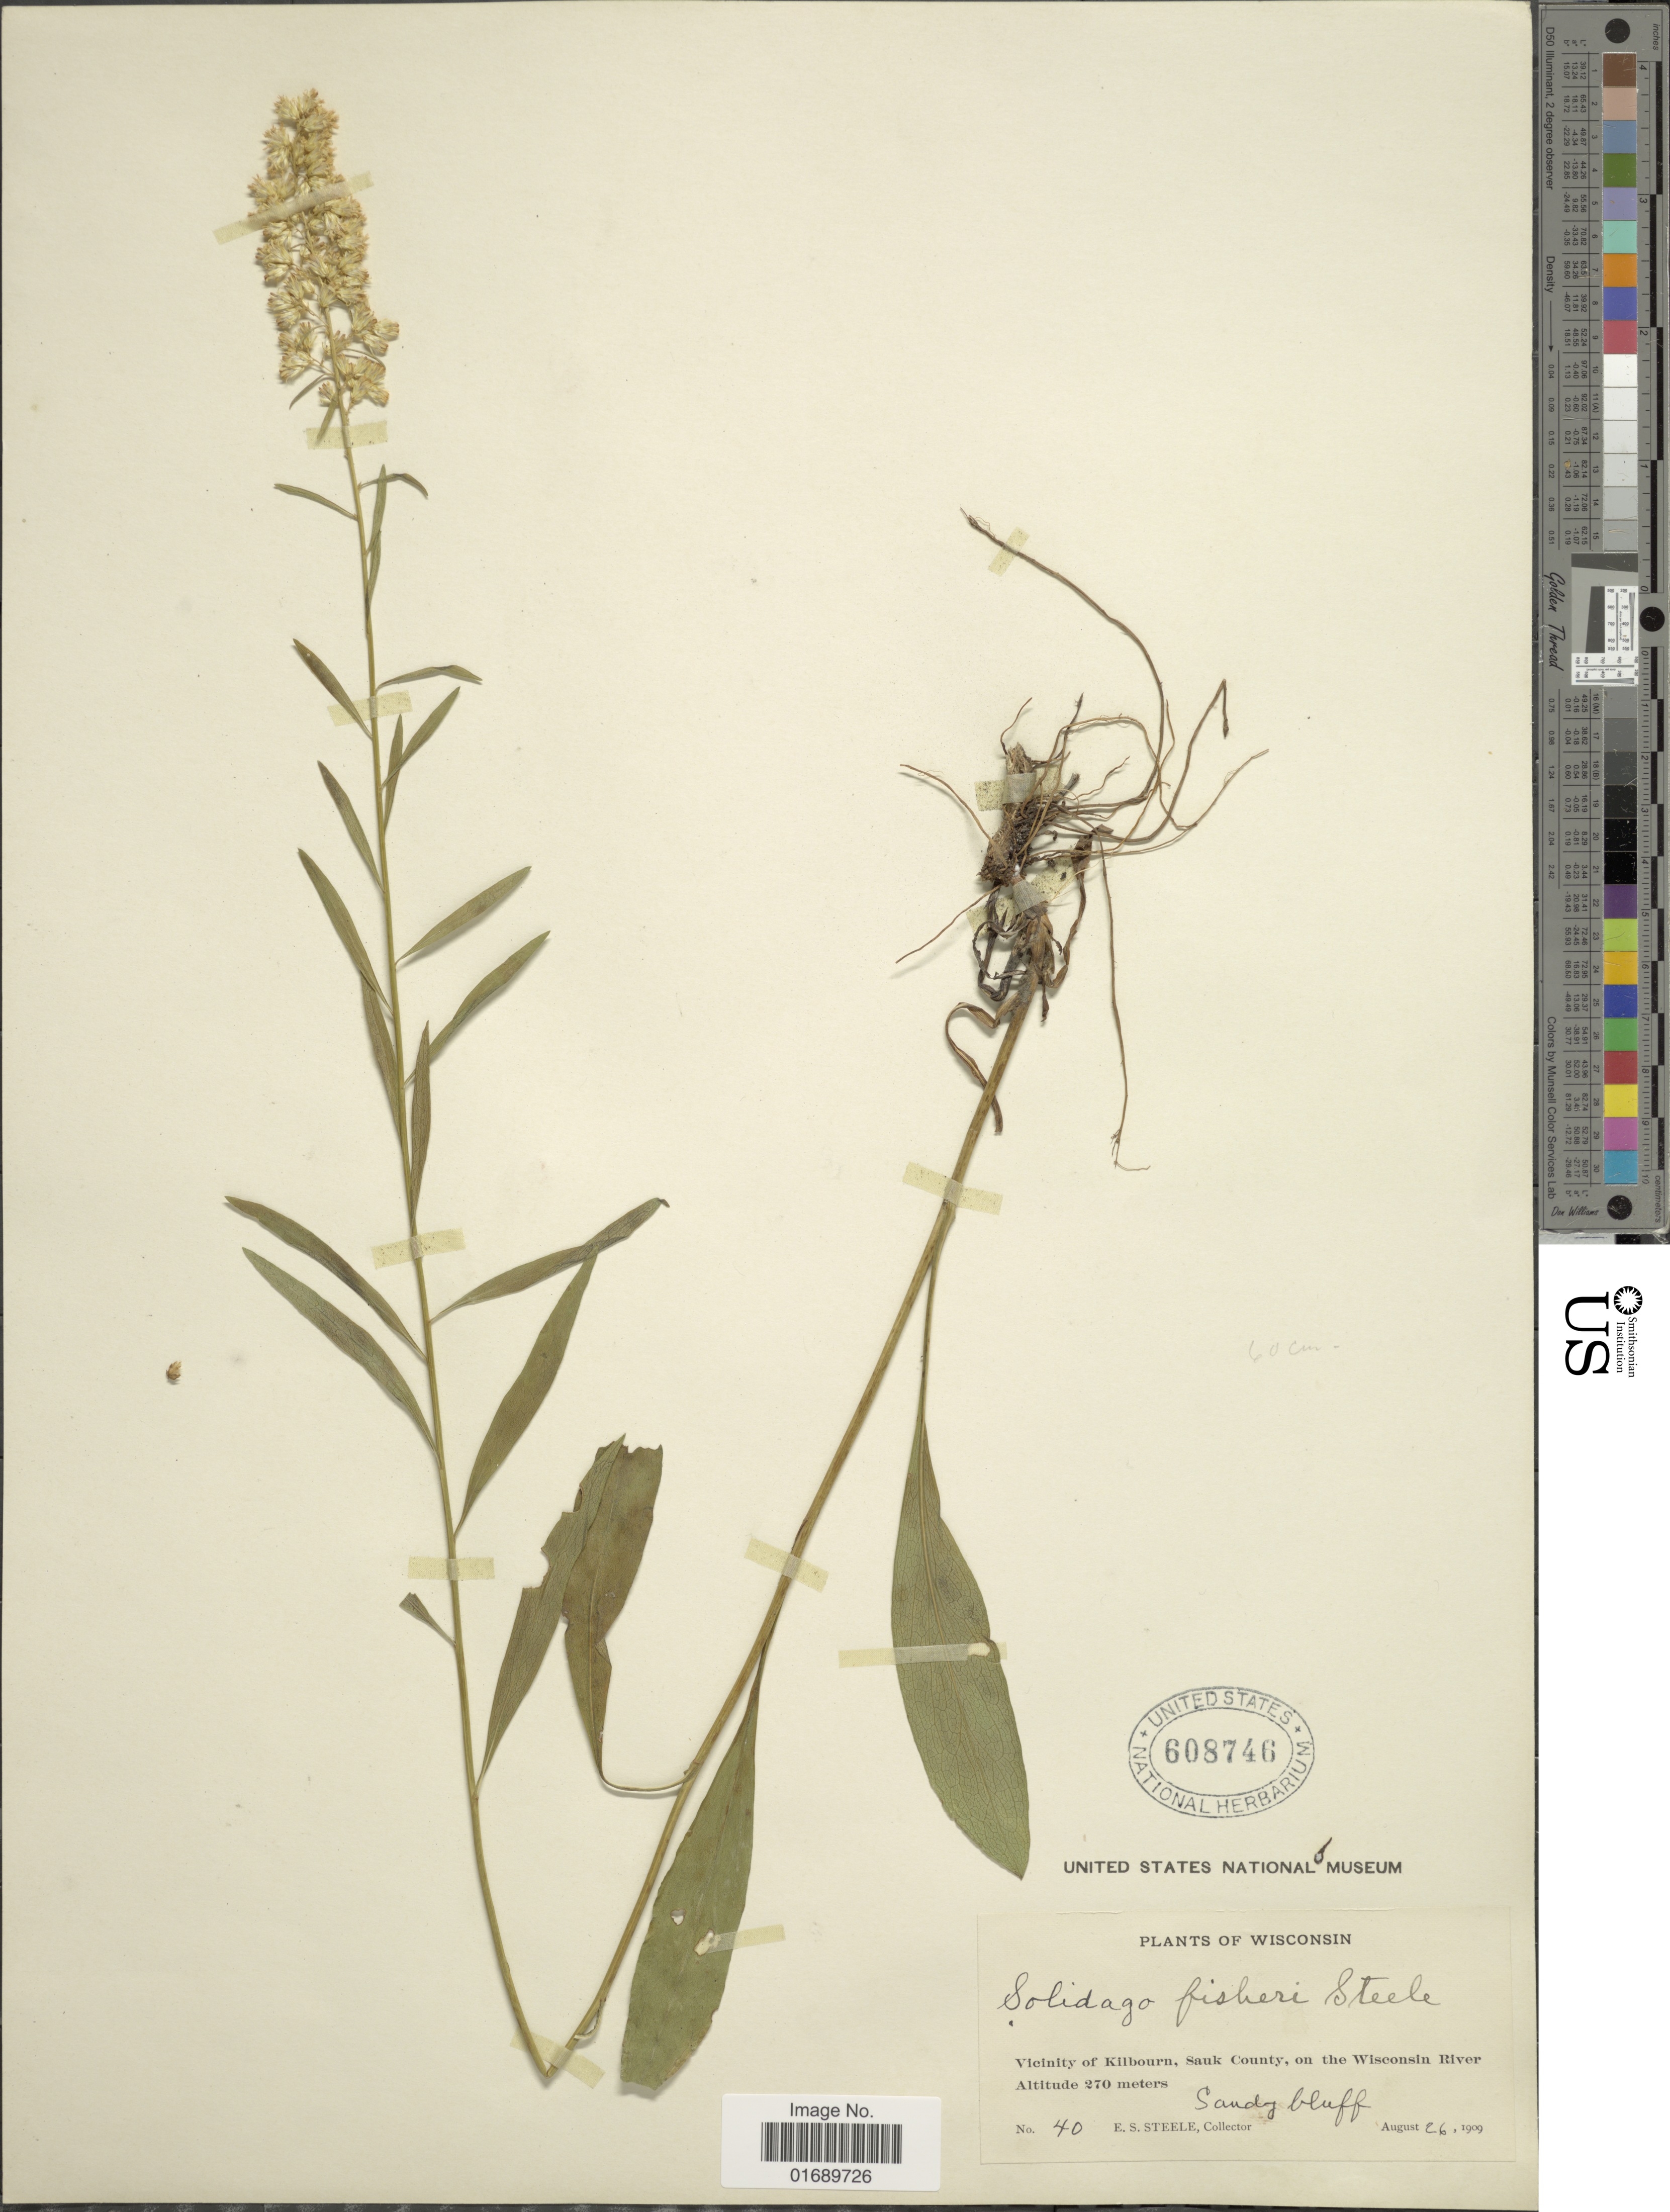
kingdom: Plantae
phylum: Tracheophyta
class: Magnoliopsida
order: Asterales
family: Asteraceae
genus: Solidago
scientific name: Solidago racemosa var. gillmanii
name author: (A. Gray) Fernald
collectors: E. Steele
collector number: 40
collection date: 1909-08-26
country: United States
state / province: Wisconsin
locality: Vicinity of Kilbourn, Sauk County, on the Wisconsin River, Sandy bluff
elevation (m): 270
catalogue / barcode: US 608746